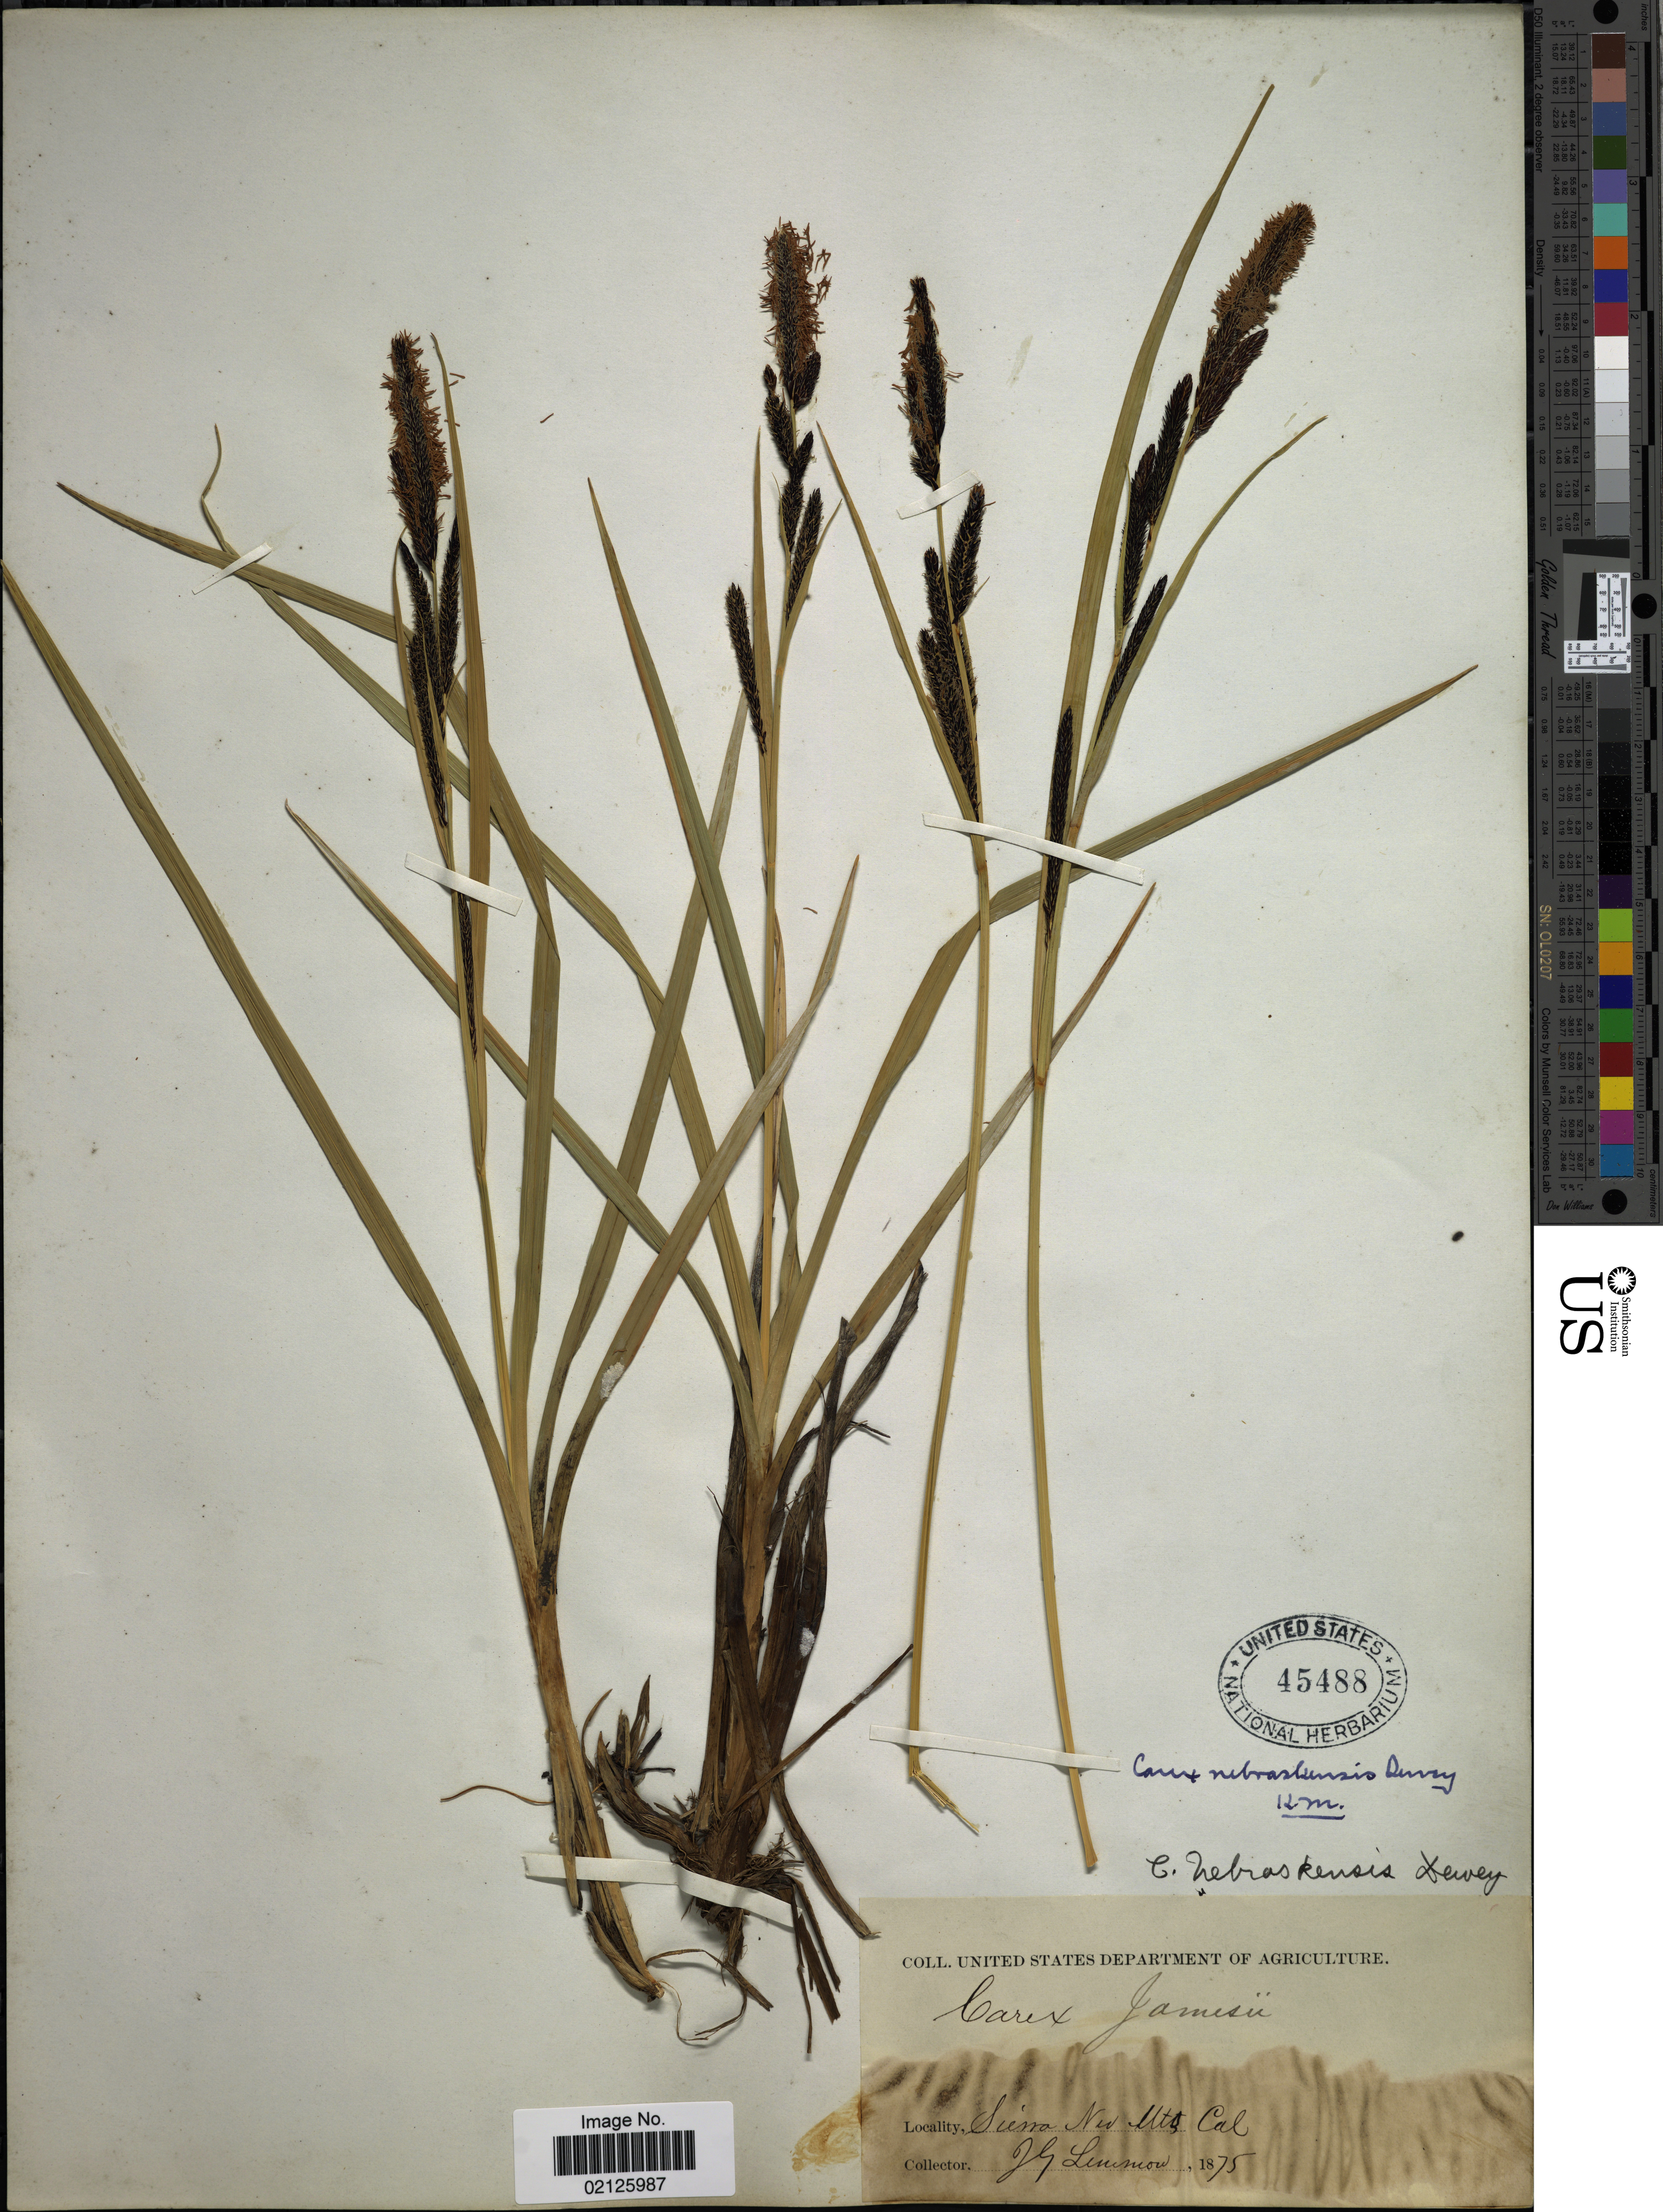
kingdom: Plantae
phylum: Tracheophyta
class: Liliopsida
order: Poales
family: Cyperaceae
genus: Carex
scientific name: Carex nebrascensis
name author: Dewey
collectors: J. Lemmon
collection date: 1875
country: United States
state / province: California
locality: Sierra Nev Mts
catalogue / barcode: US 45488